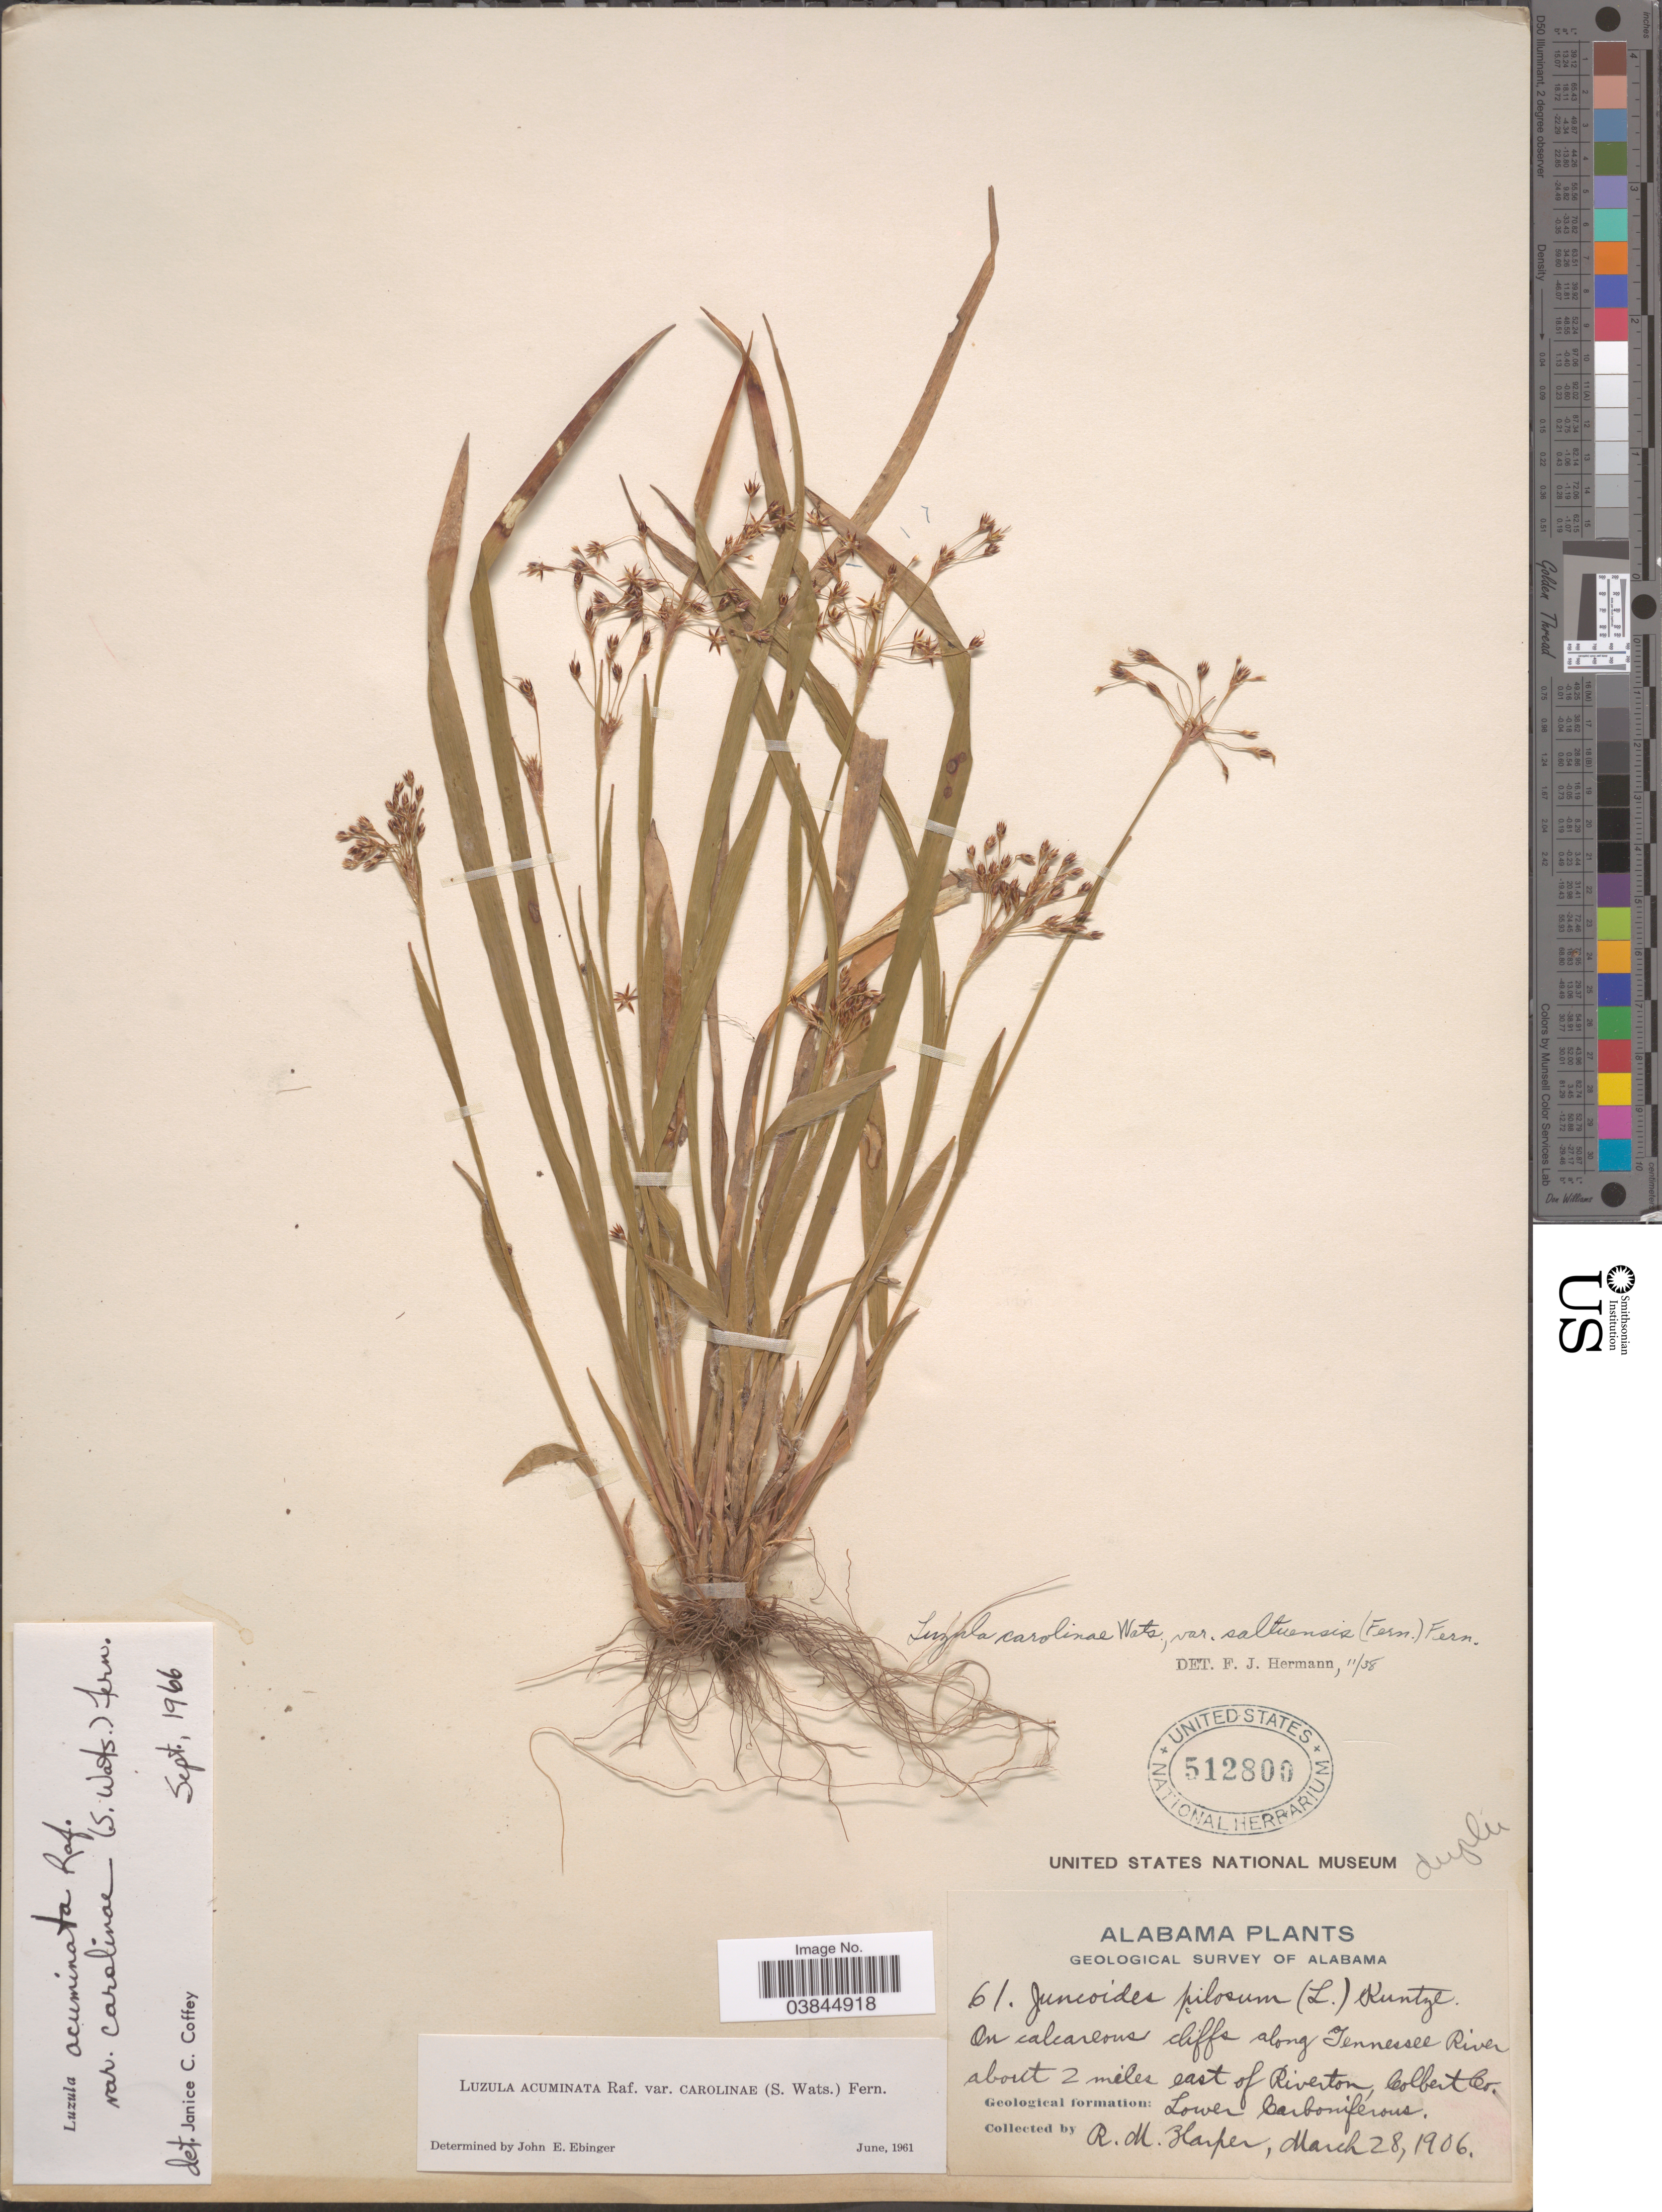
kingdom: Plantae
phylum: Tracheophyta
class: Liliopsida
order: Poales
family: Juncaceae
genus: Luzula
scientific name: Luzula acuminata var. carolinae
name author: (S. Watson) Fernald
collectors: R. Harper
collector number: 61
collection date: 1906-03-28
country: United States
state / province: Alabama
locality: Along Tennessee River about 2 miles east of Riverton, Colbert Co.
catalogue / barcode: US 512800